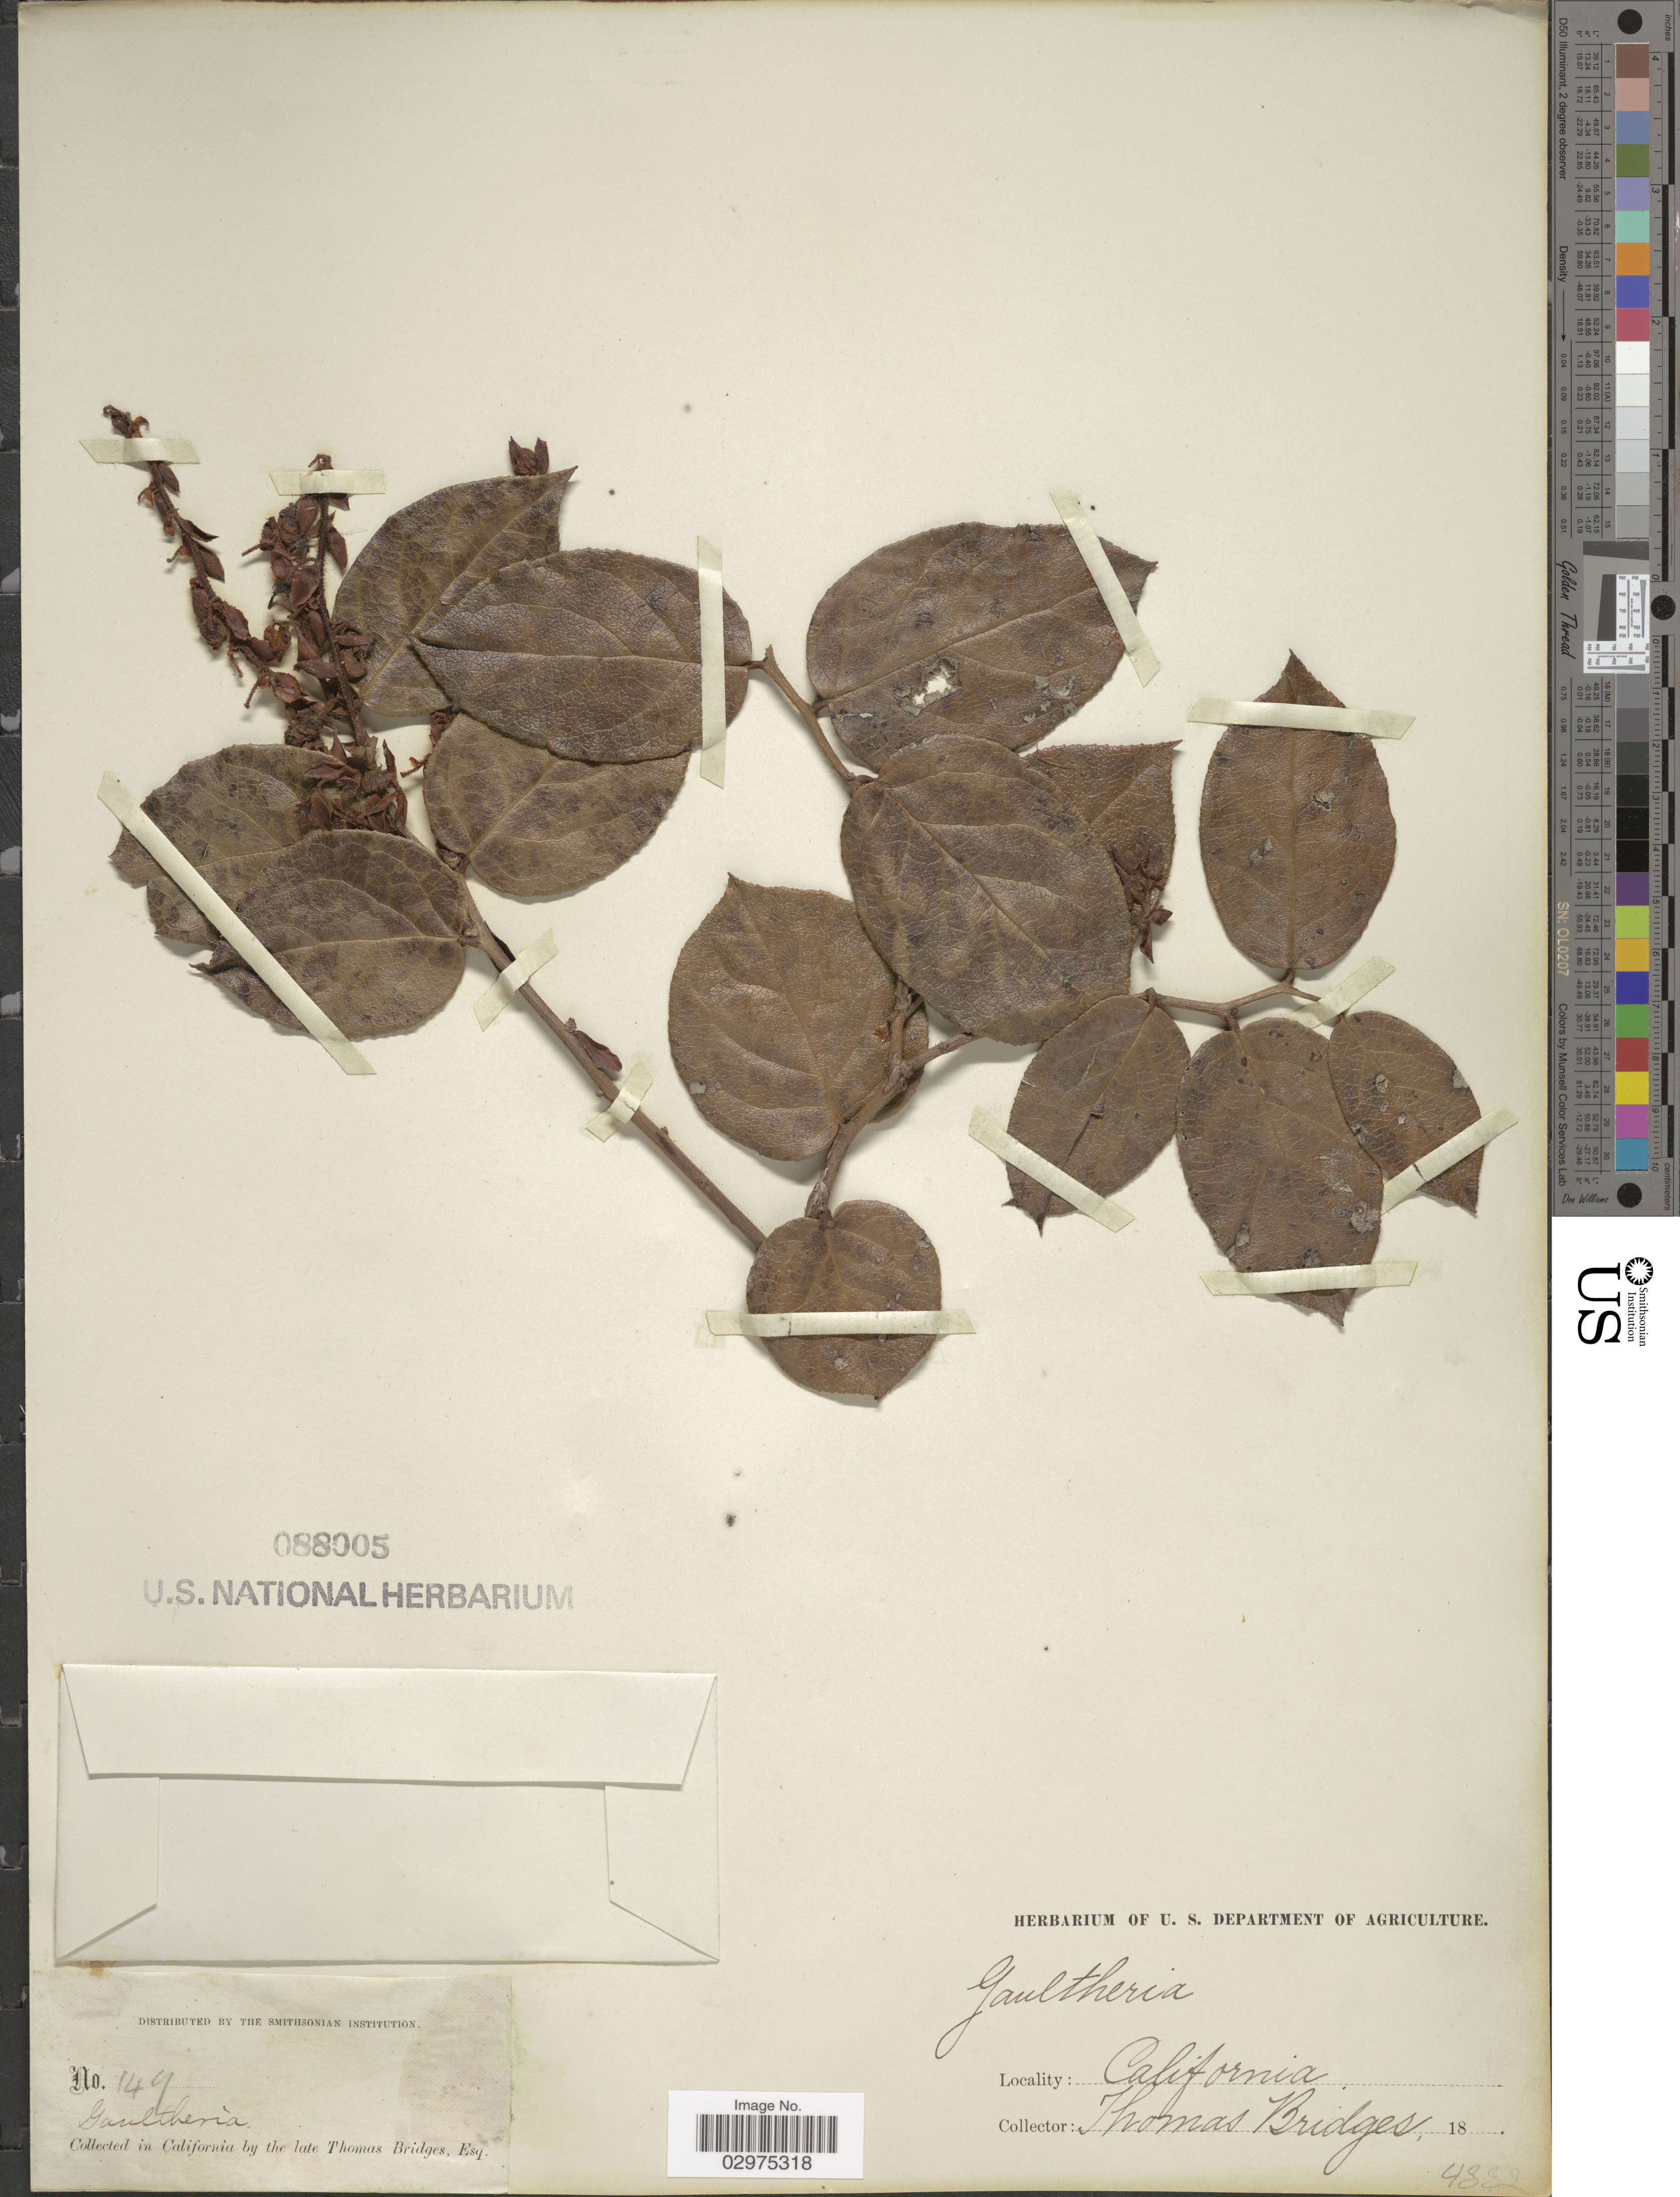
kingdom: Plantae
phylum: Tracheophyta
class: Magnoliopsida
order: Ericales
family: Ericaceae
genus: Gaultheria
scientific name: Gaultheria shallon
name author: Pursh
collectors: T. Bridges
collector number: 149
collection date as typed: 18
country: United States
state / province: California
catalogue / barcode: US 88005